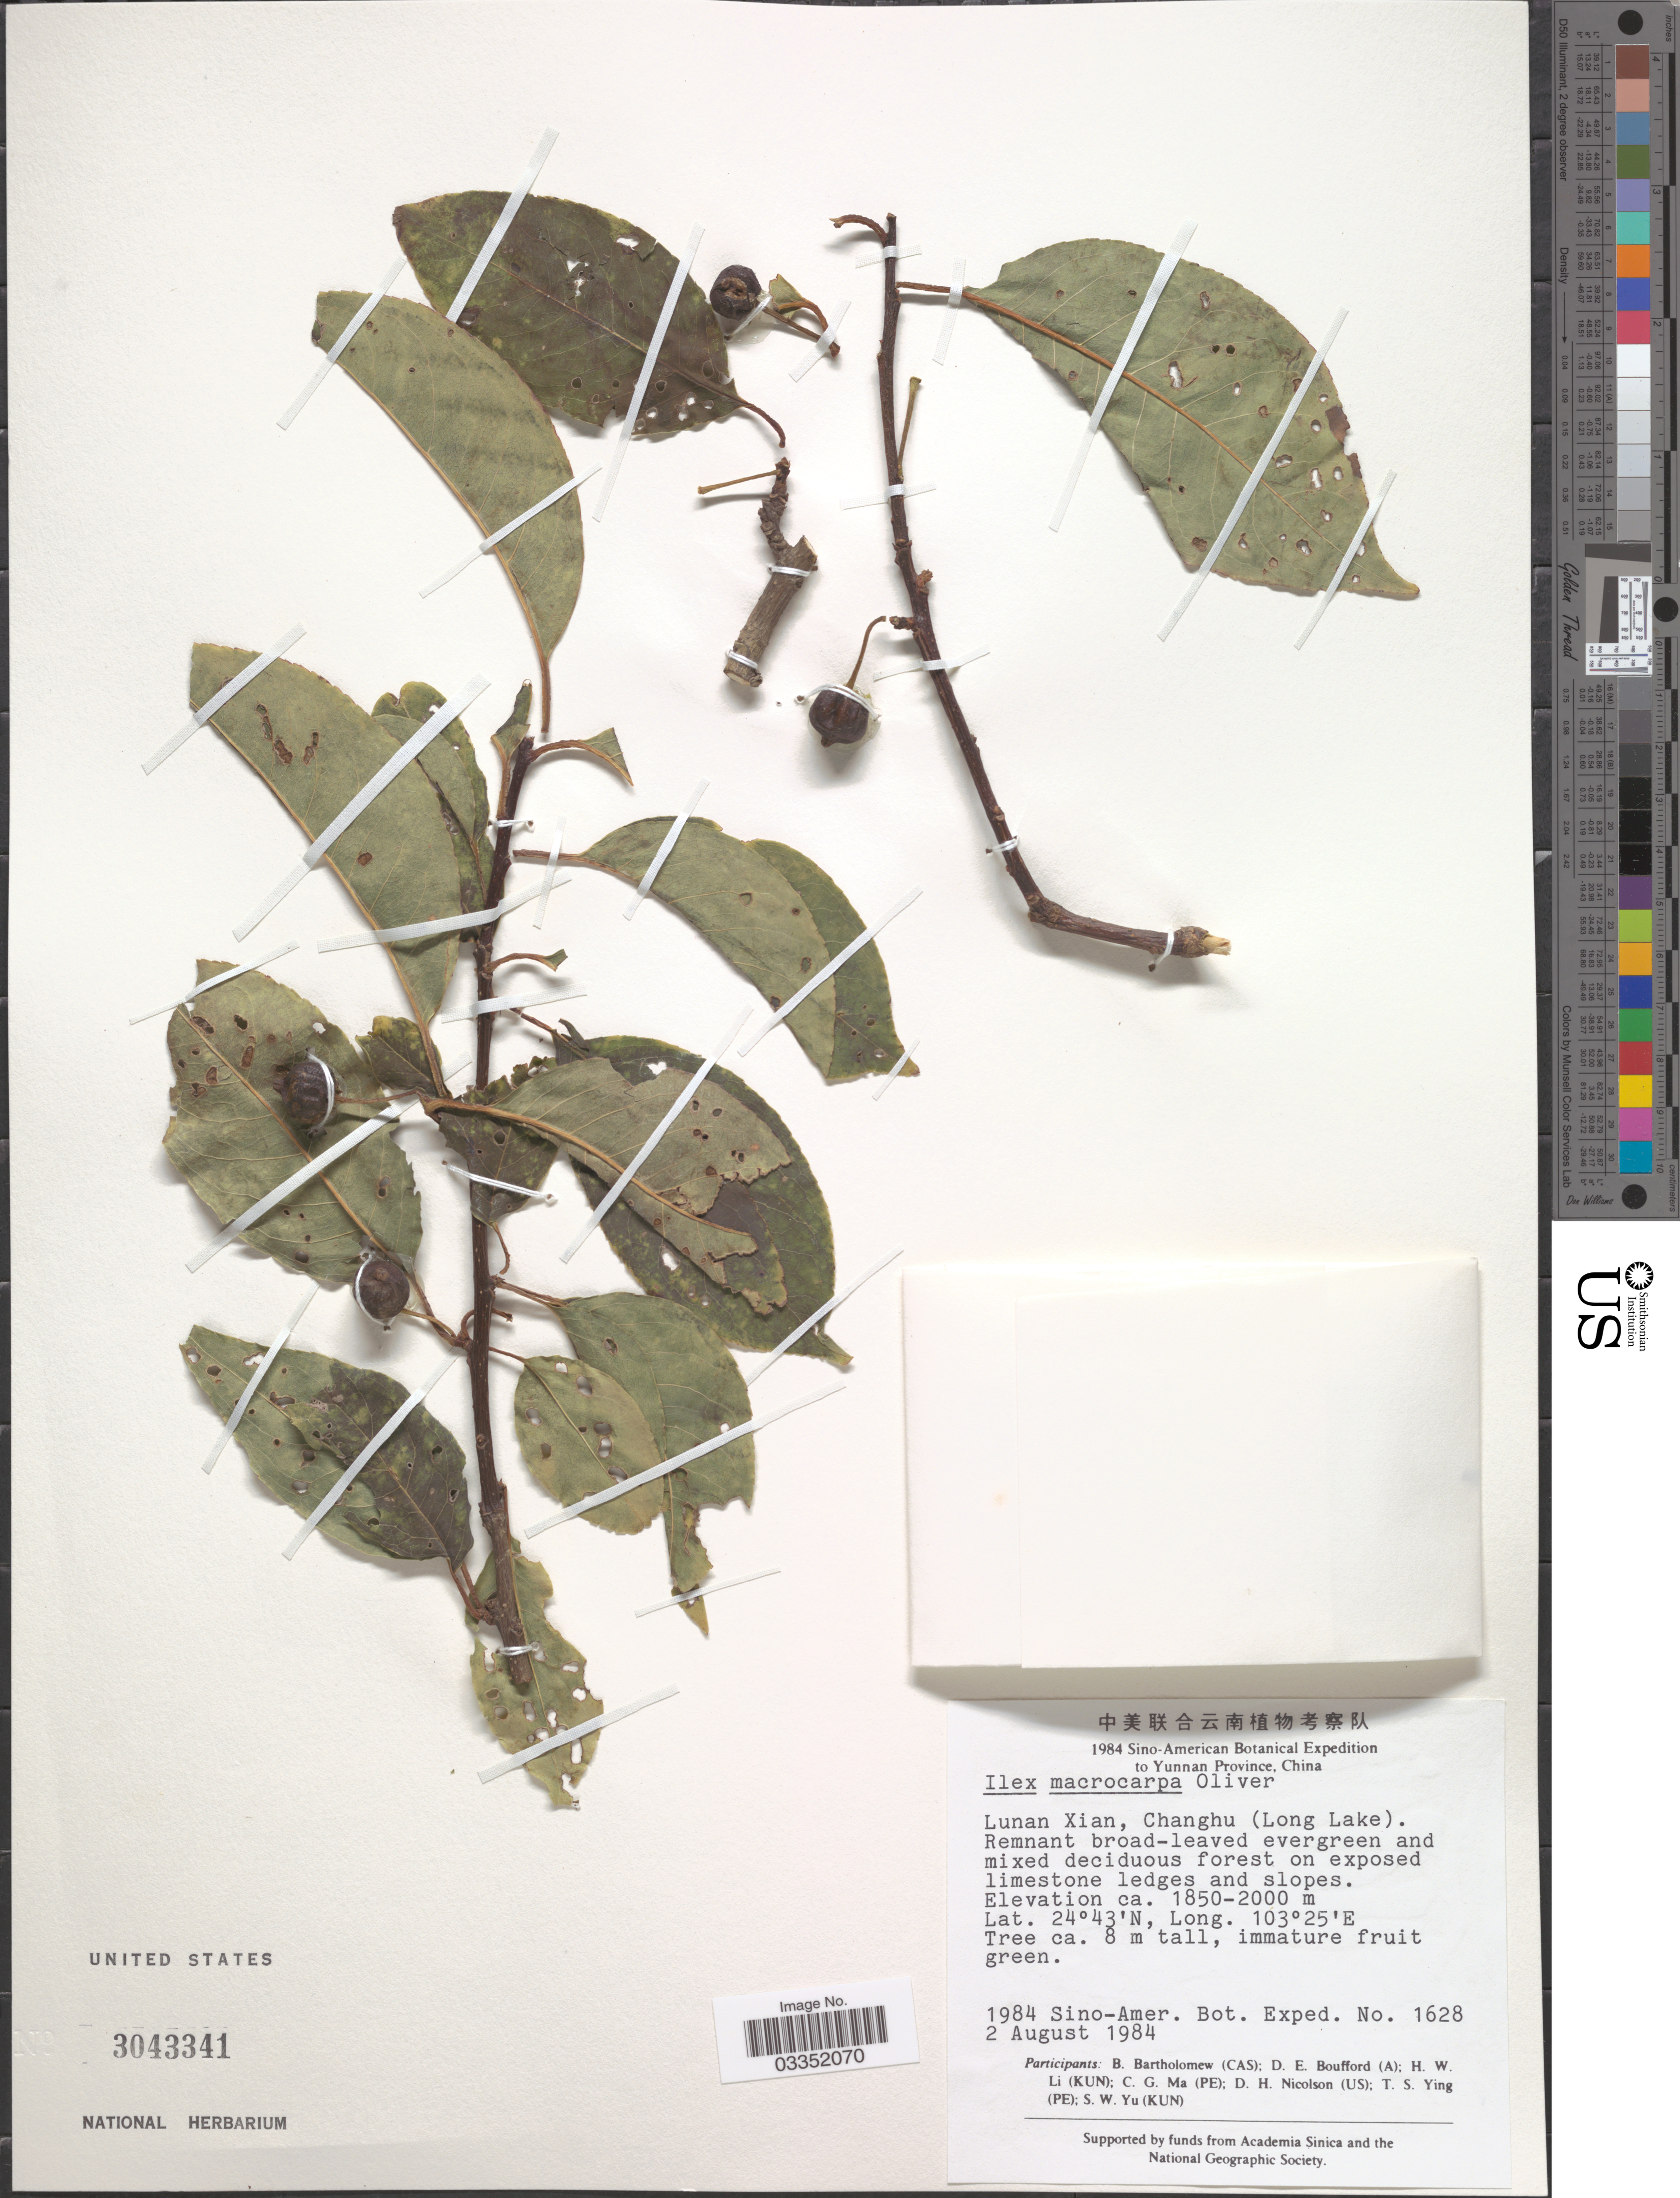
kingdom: Plantae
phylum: Tracheophyta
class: Magnoliopsida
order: Aquifoliales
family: Aquifoliaceae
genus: Ilex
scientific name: Ilex macrocarpa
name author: Oliv.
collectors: Sino-Amer. Bot. Exped. 1984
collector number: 1628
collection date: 1984-08-02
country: China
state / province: Yunnan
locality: Lunan Xian, Changhu (Long Lake).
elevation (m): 1850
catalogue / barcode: US 3043341